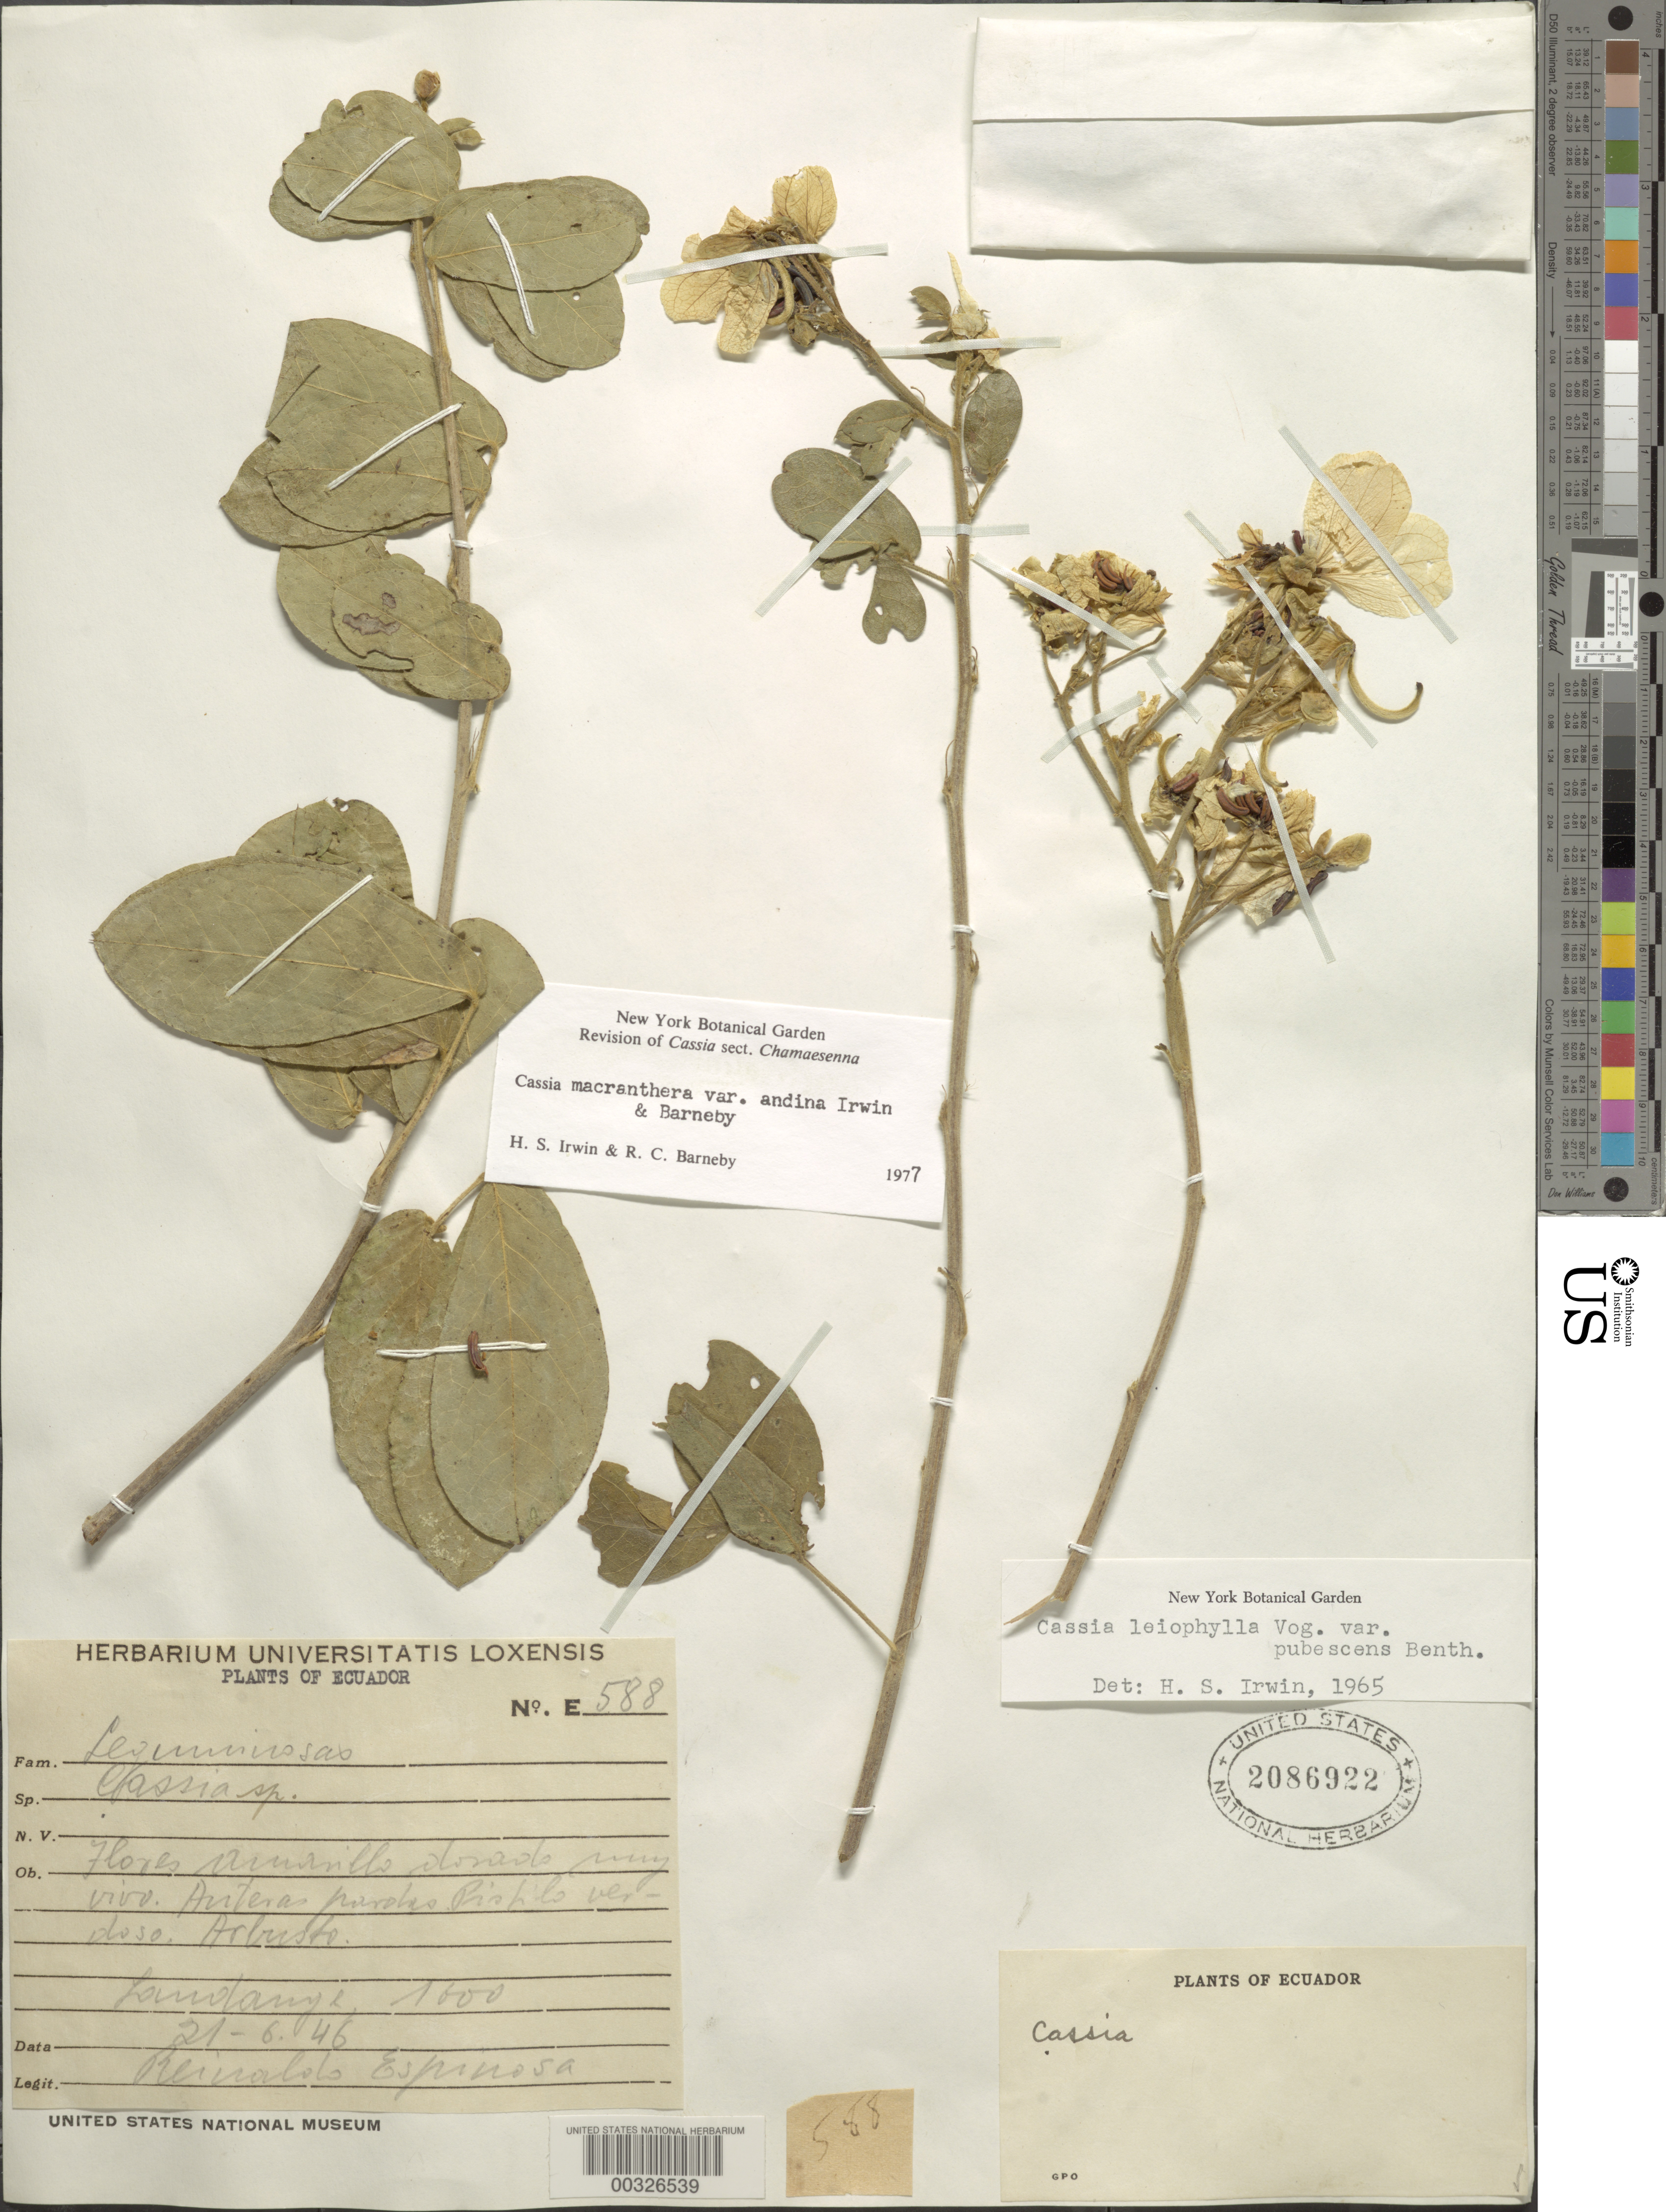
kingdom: Plantae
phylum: Tracheophyta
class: Magnoliopsida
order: Fabales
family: Fabaceae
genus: Senna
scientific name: Senna macranthera var. andina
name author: H.S. Irwin & Barneby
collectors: R. Espinosa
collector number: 588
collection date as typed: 21 Jun 1946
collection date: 1946-06-21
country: Ecuador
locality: Lanolanye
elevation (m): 1000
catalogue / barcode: US 2086922